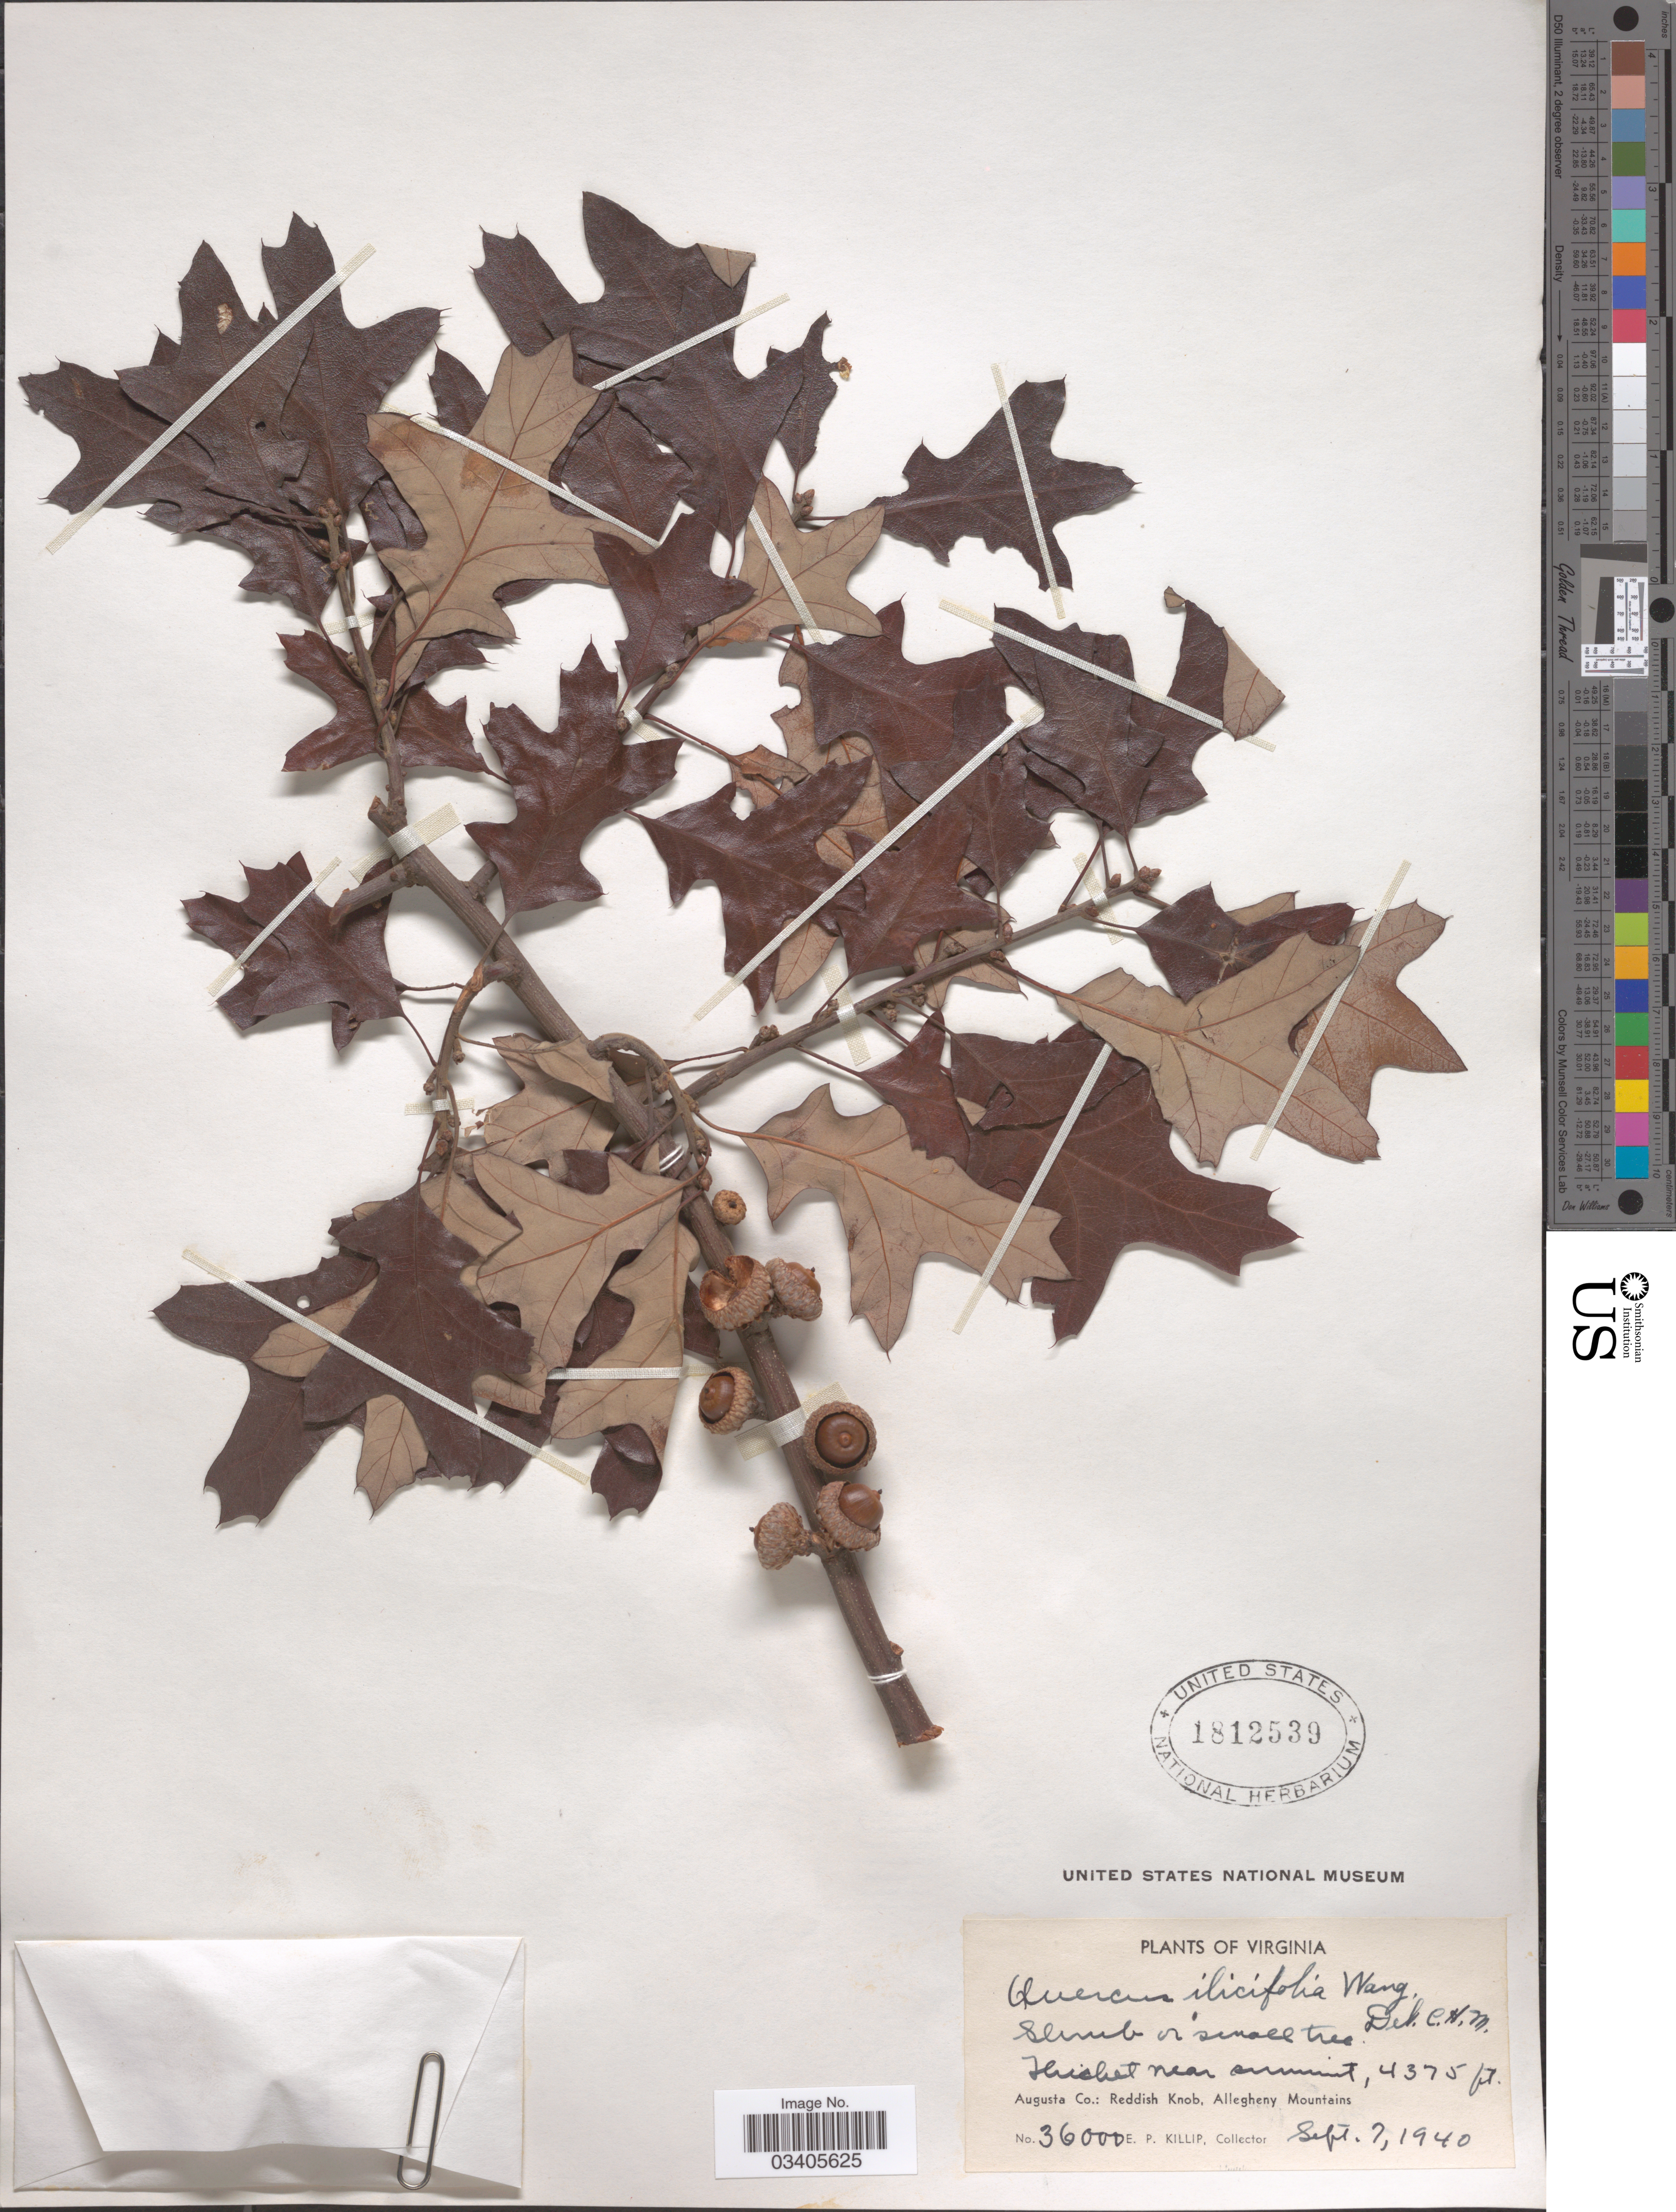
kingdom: Plantae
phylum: Tracheophyta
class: Magnoliopsida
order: Fagales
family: Fagaceae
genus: Quercus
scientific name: Quercus ilicifolia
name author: Wangenh.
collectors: E. P. Killip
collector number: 36000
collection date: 1940-09-07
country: United States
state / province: Virginia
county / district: Augusta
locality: Thicket near summit. Augusta Co.: Reddish Knob, Allegheny Mountains.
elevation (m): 1334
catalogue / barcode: US 1812539